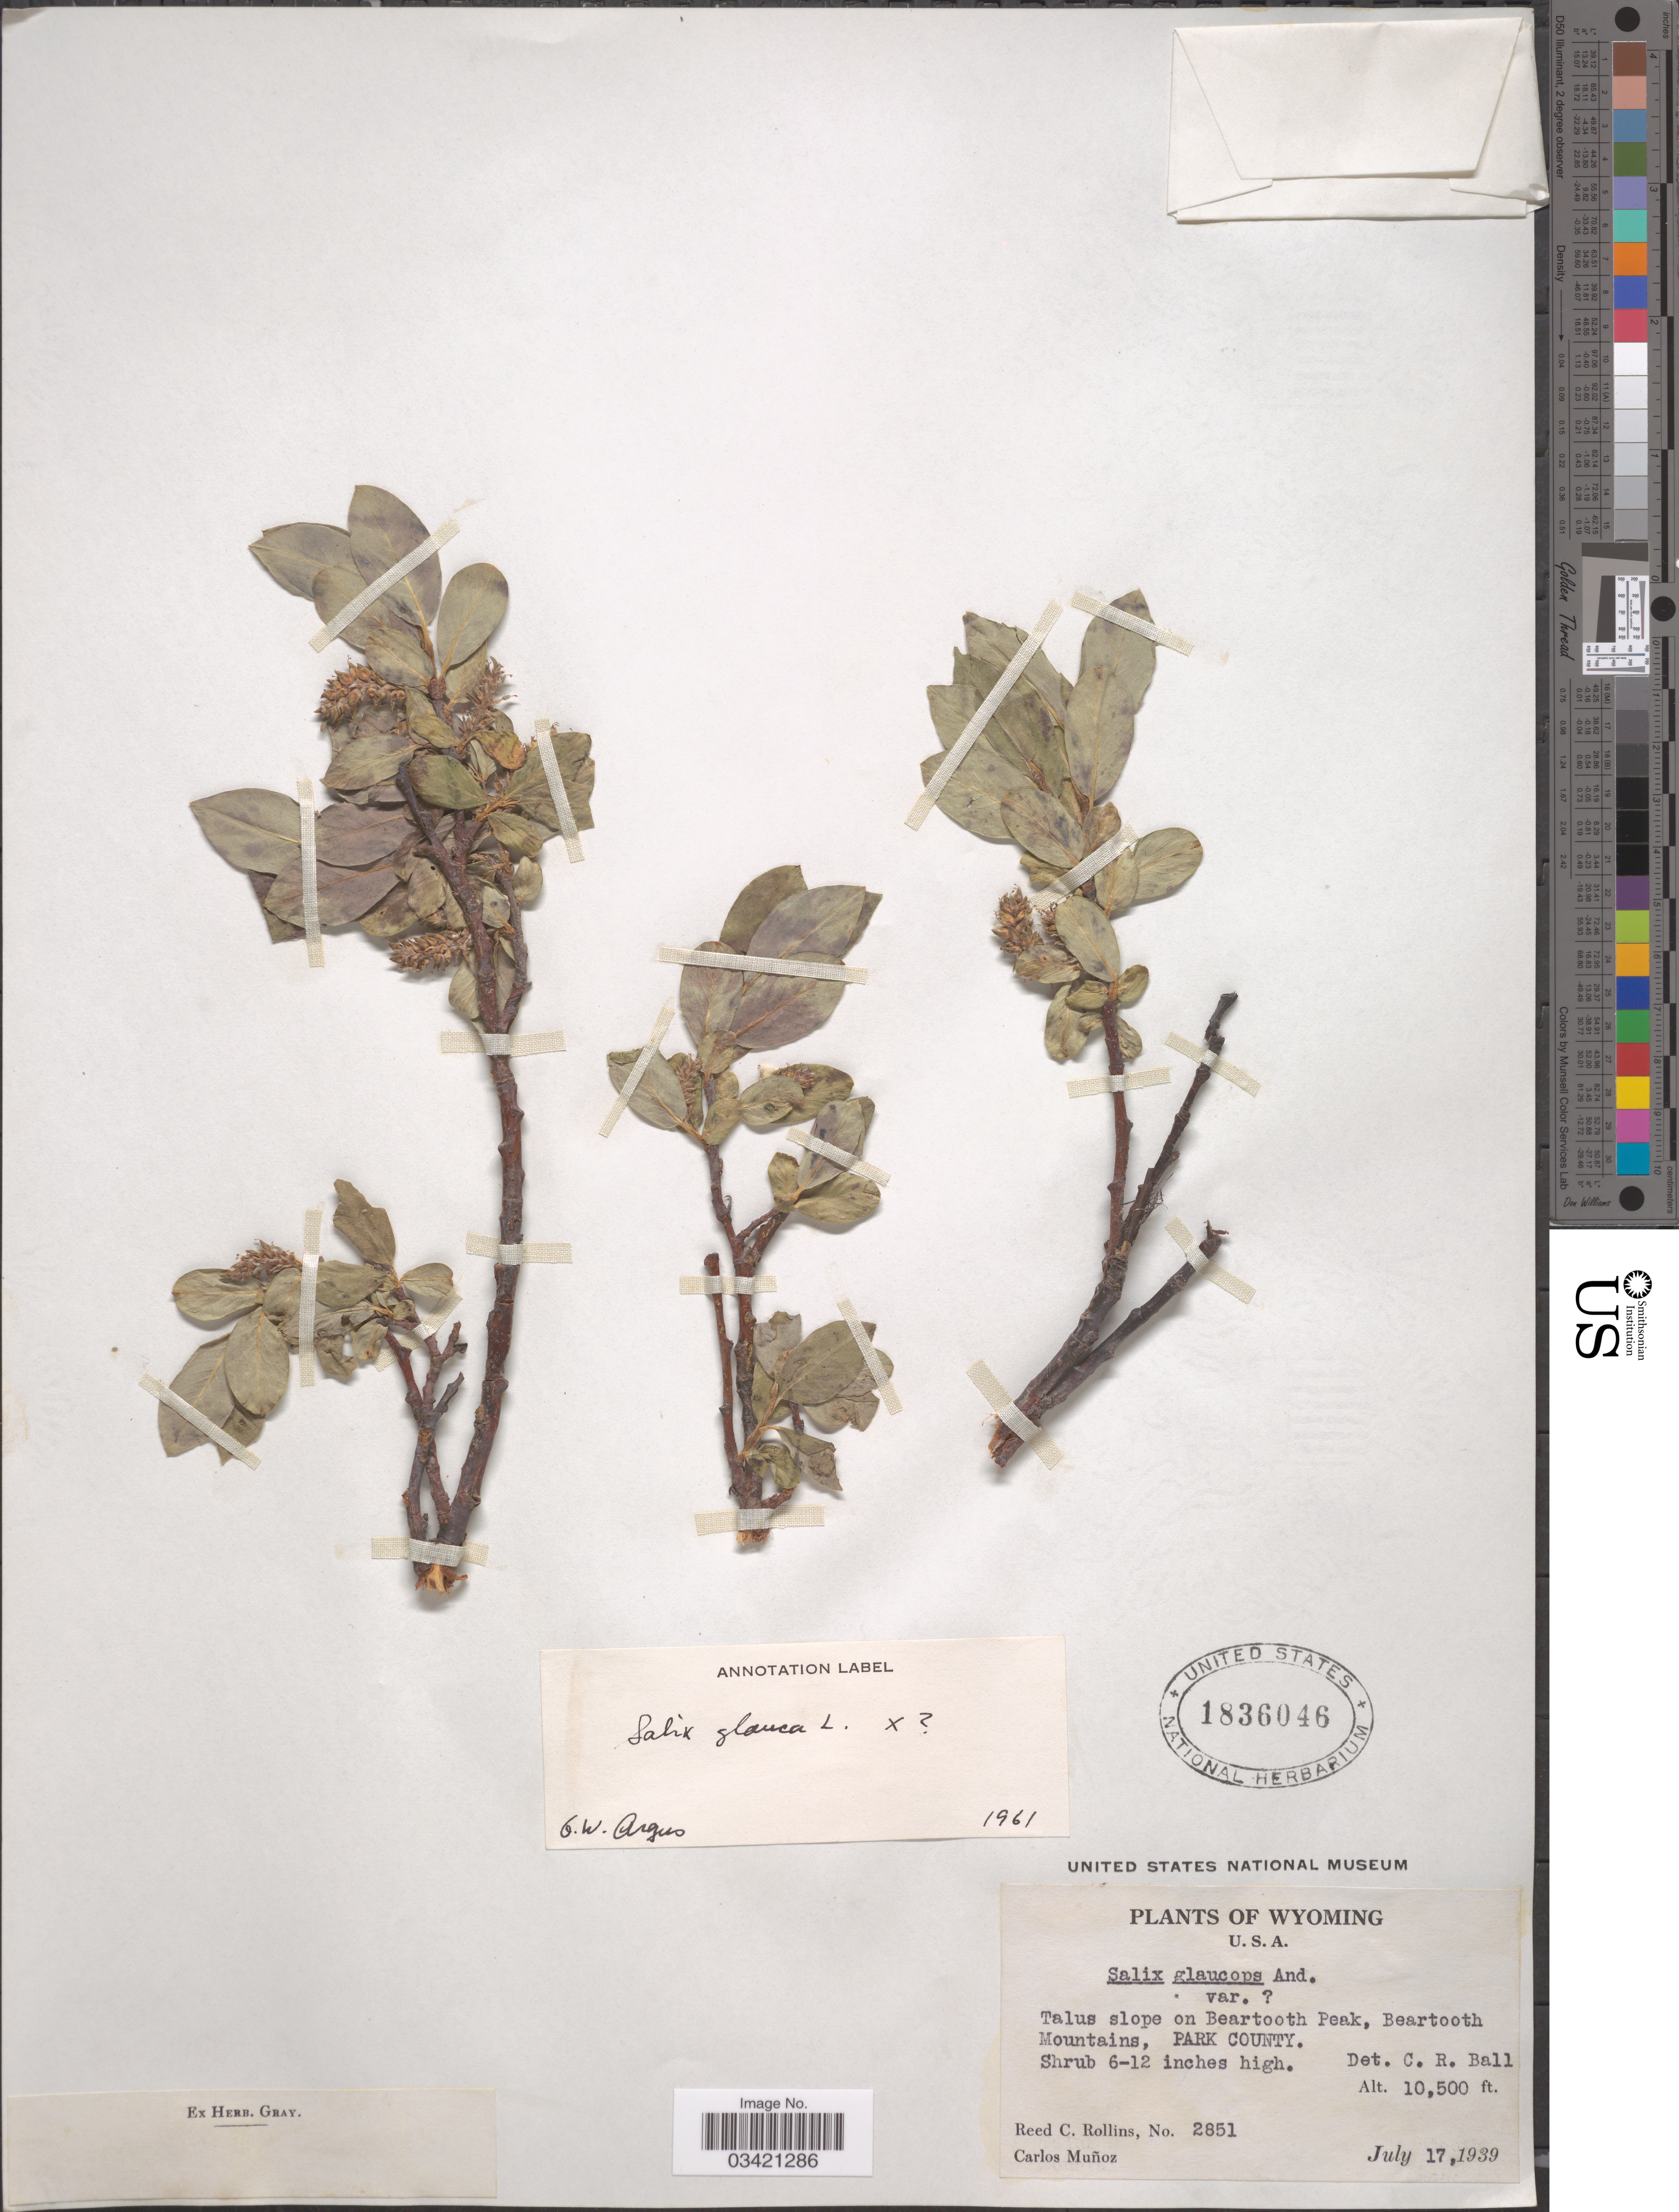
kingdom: Plantae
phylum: Tracheophyta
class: Magnoliopsida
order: Malpighiales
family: Salicaceae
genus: Salix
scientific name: Salix glauca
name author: L.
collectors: R. C. Rollins & C. Muñoz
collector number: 2851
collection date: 1939-07-17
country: United States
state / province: Wyoming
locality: Talus slope on Beartooth Peak, Beartooth Mountains, Park County.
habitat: talus slope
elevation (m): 3200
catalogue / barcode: US 1836046